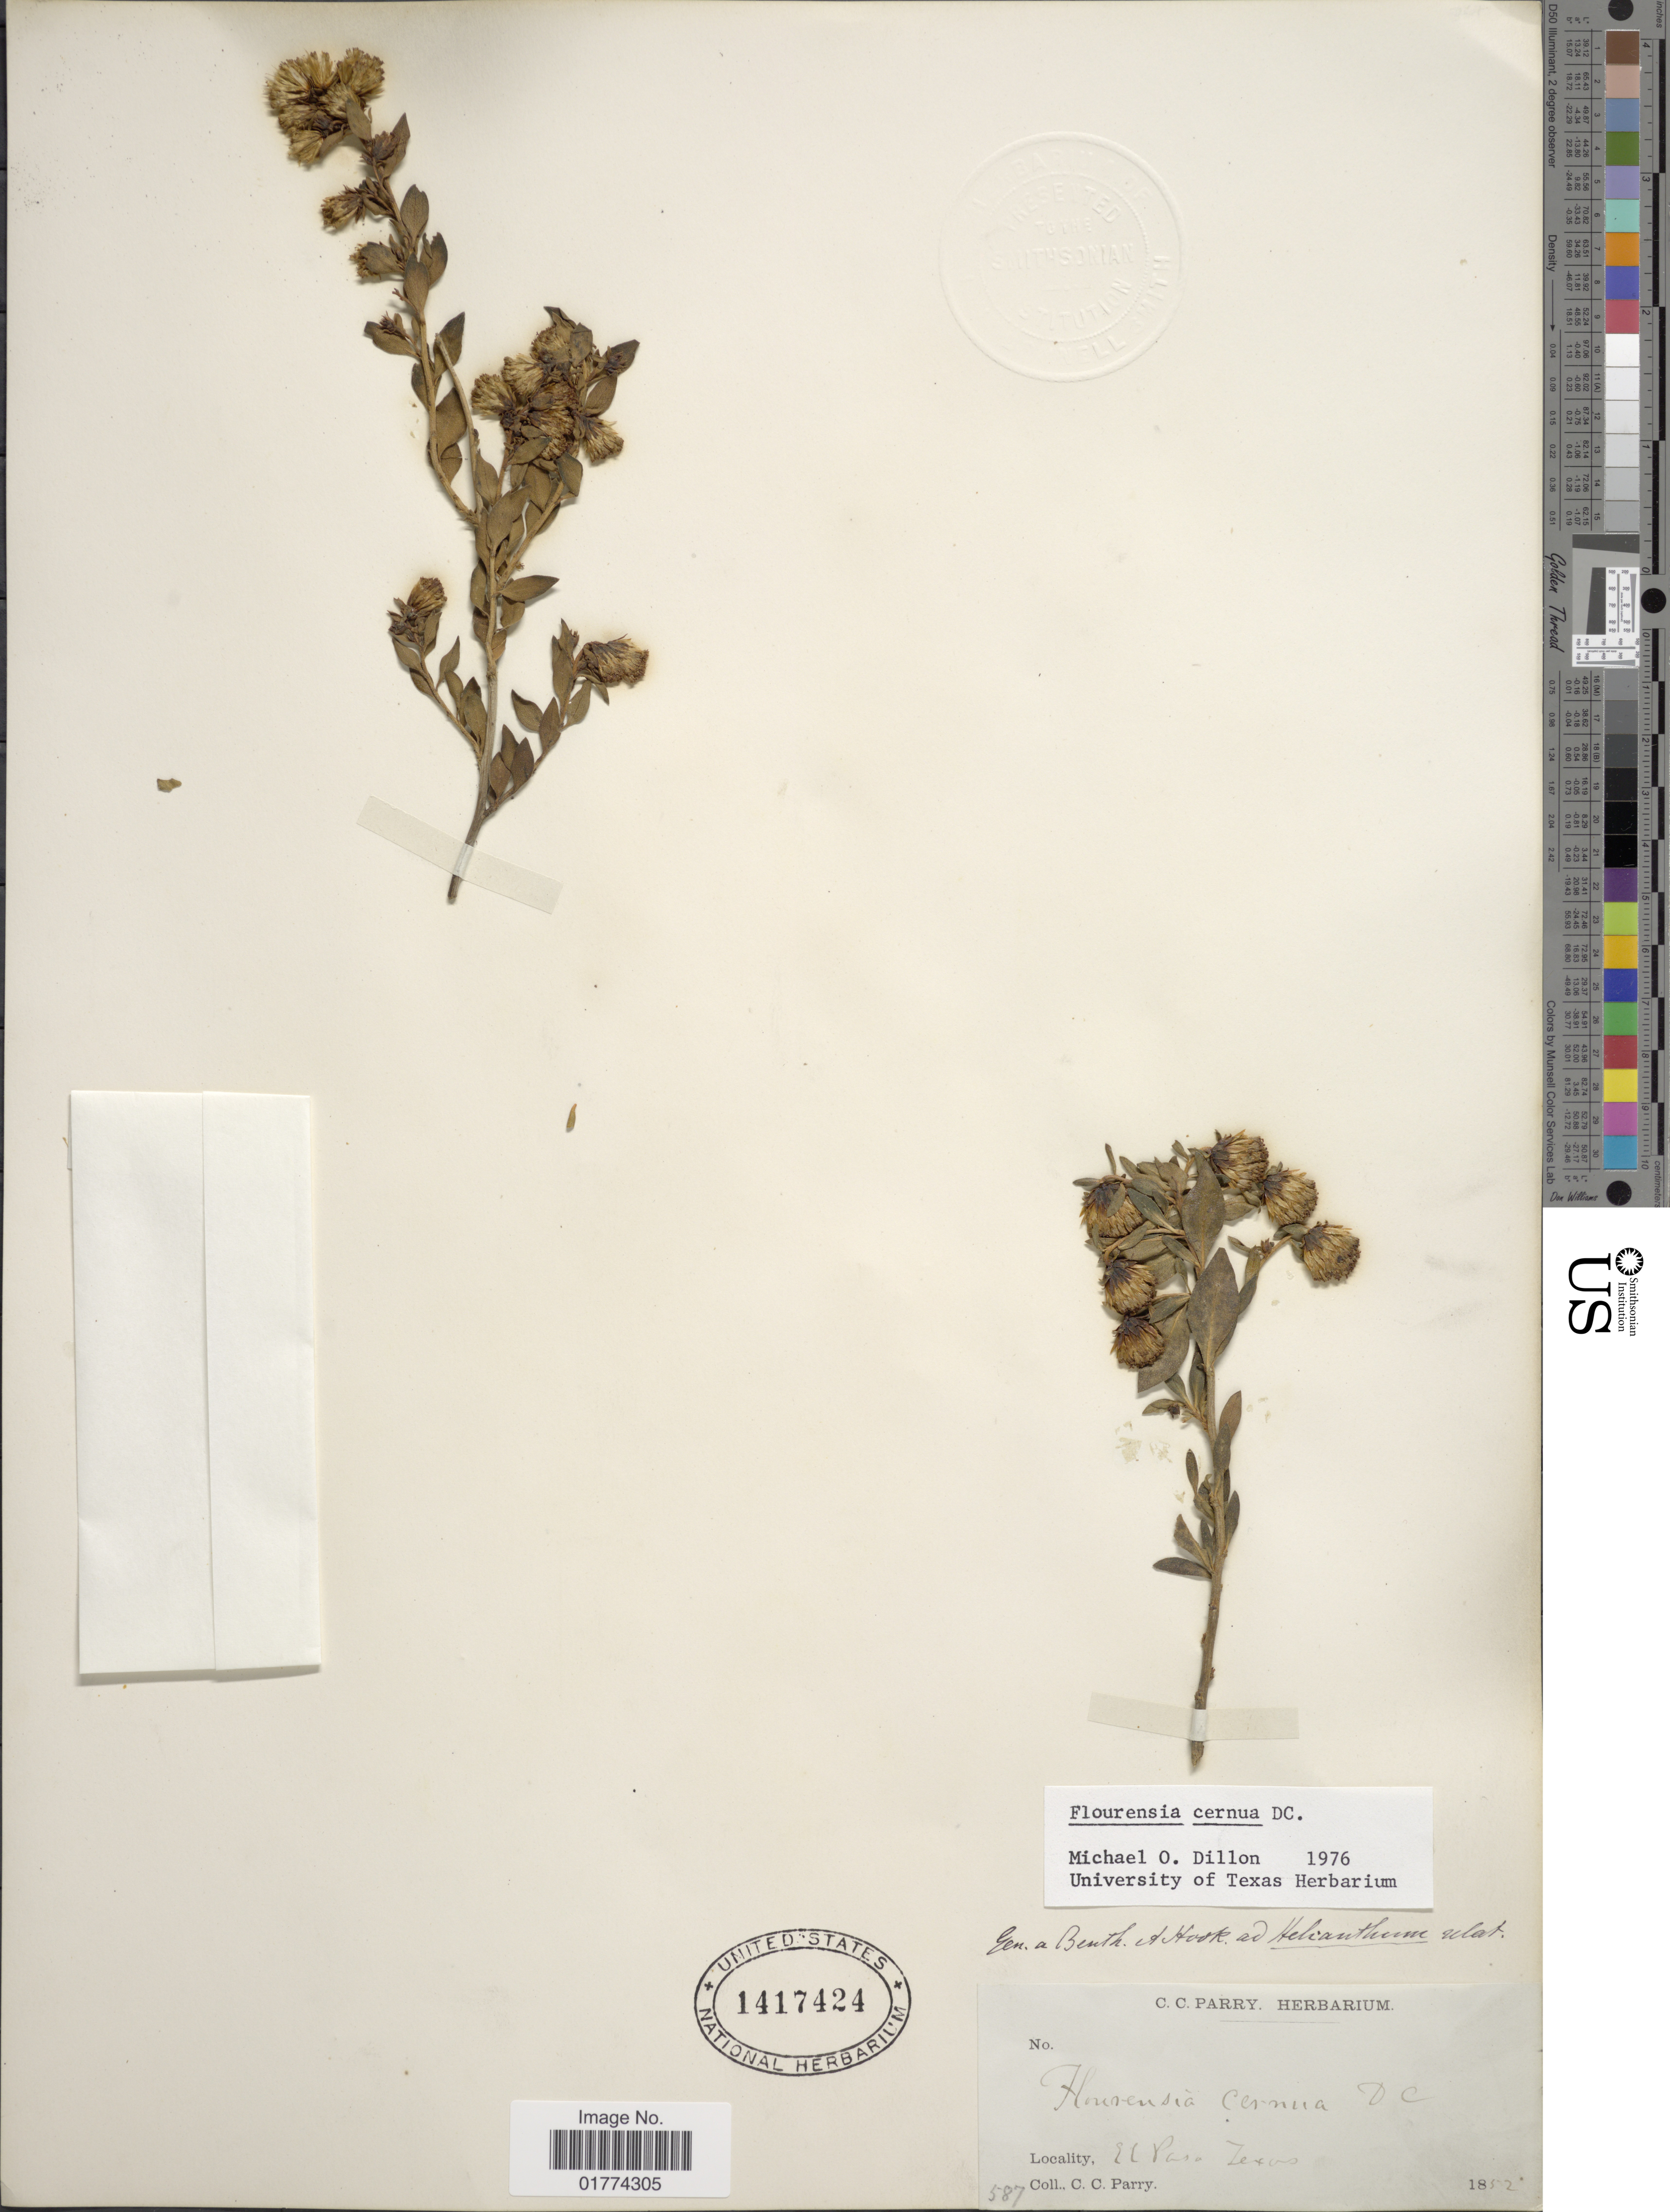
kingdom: Plantae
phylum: Tracheophyta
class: Magnoliopsida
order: Asterales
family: Asteraceae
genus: Flourensia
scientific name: Flourensia cernua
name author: DC.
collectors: C. C. Parry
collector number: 587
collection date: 1852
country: United States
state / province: Texas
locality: El Paso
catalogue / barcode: US 1417424